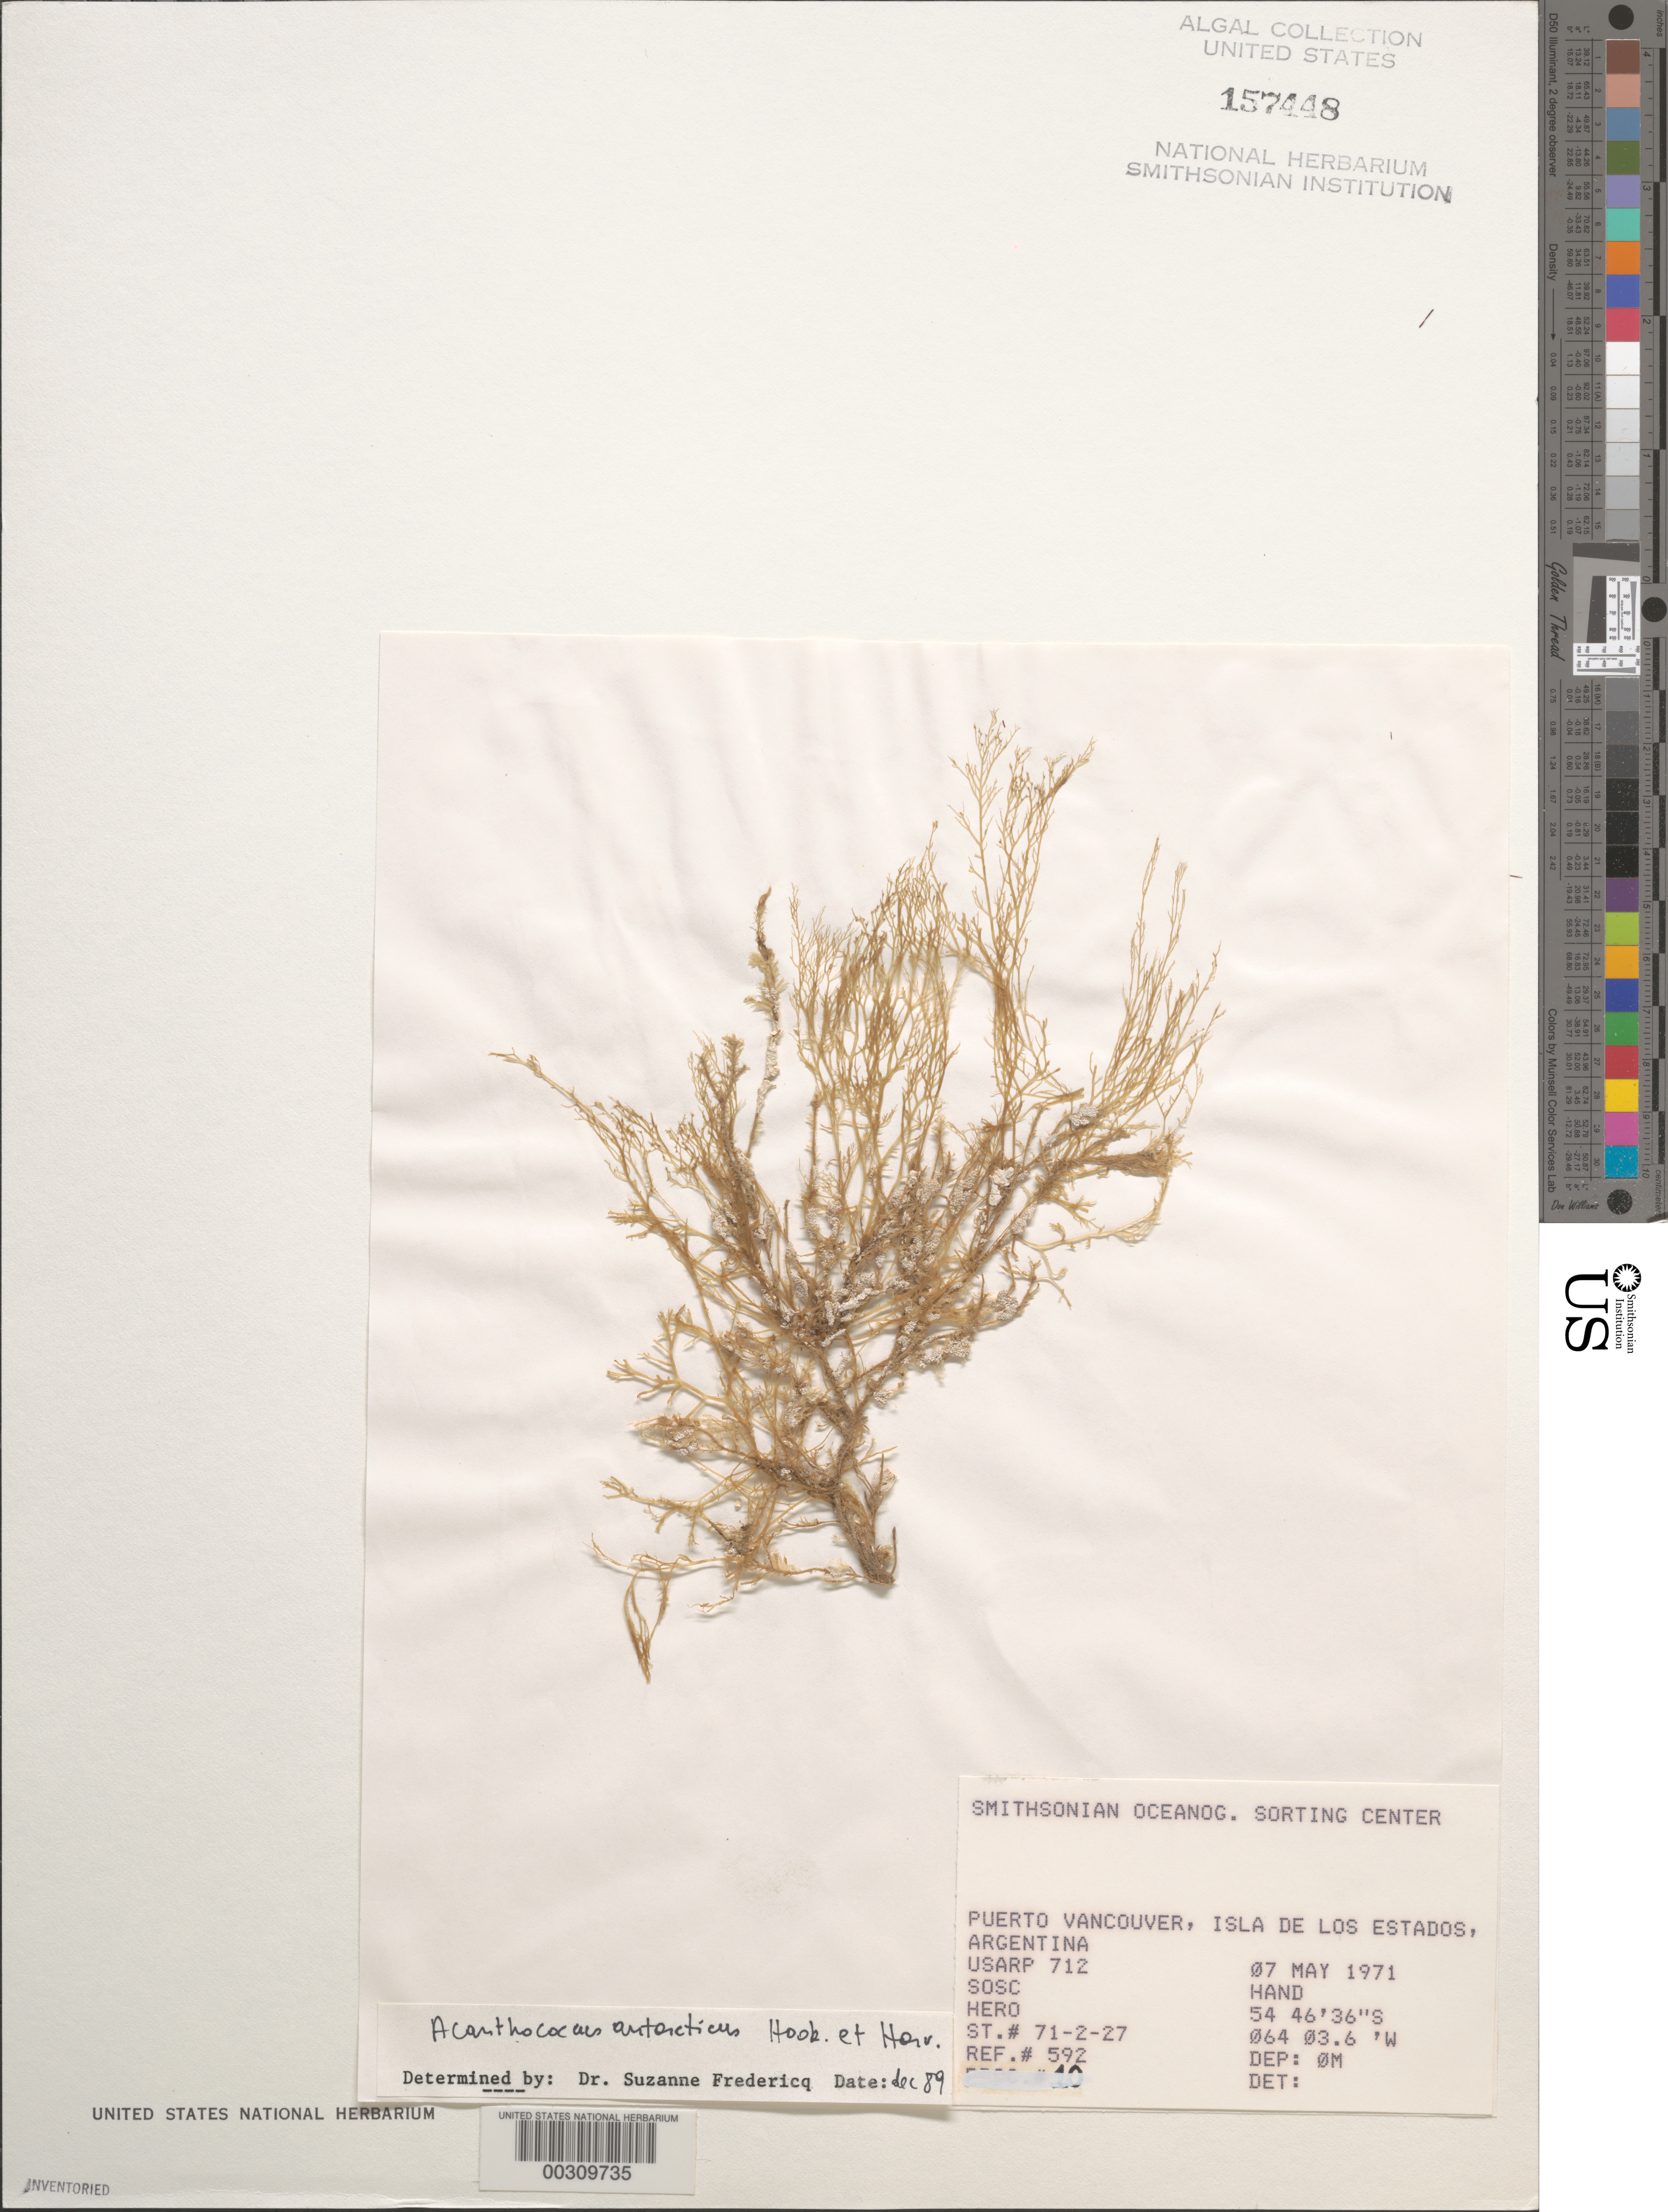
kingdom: Plantae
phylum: Rhodophyta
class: Florideophyceae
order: Gigartinales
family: Cystocloniaceae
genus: Acanthococcus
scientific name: Acanthococcus antarcticus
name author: Hook. f. & Harv.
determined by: Fredericq, S.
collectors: SOSC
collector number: Station 71-2-27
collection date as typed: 07 May 1971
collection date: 1971-05-07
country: Argentina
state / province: Tierra del Fuego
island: Isla de los Estados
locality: Puerto Vancouver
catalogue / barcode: US 157448